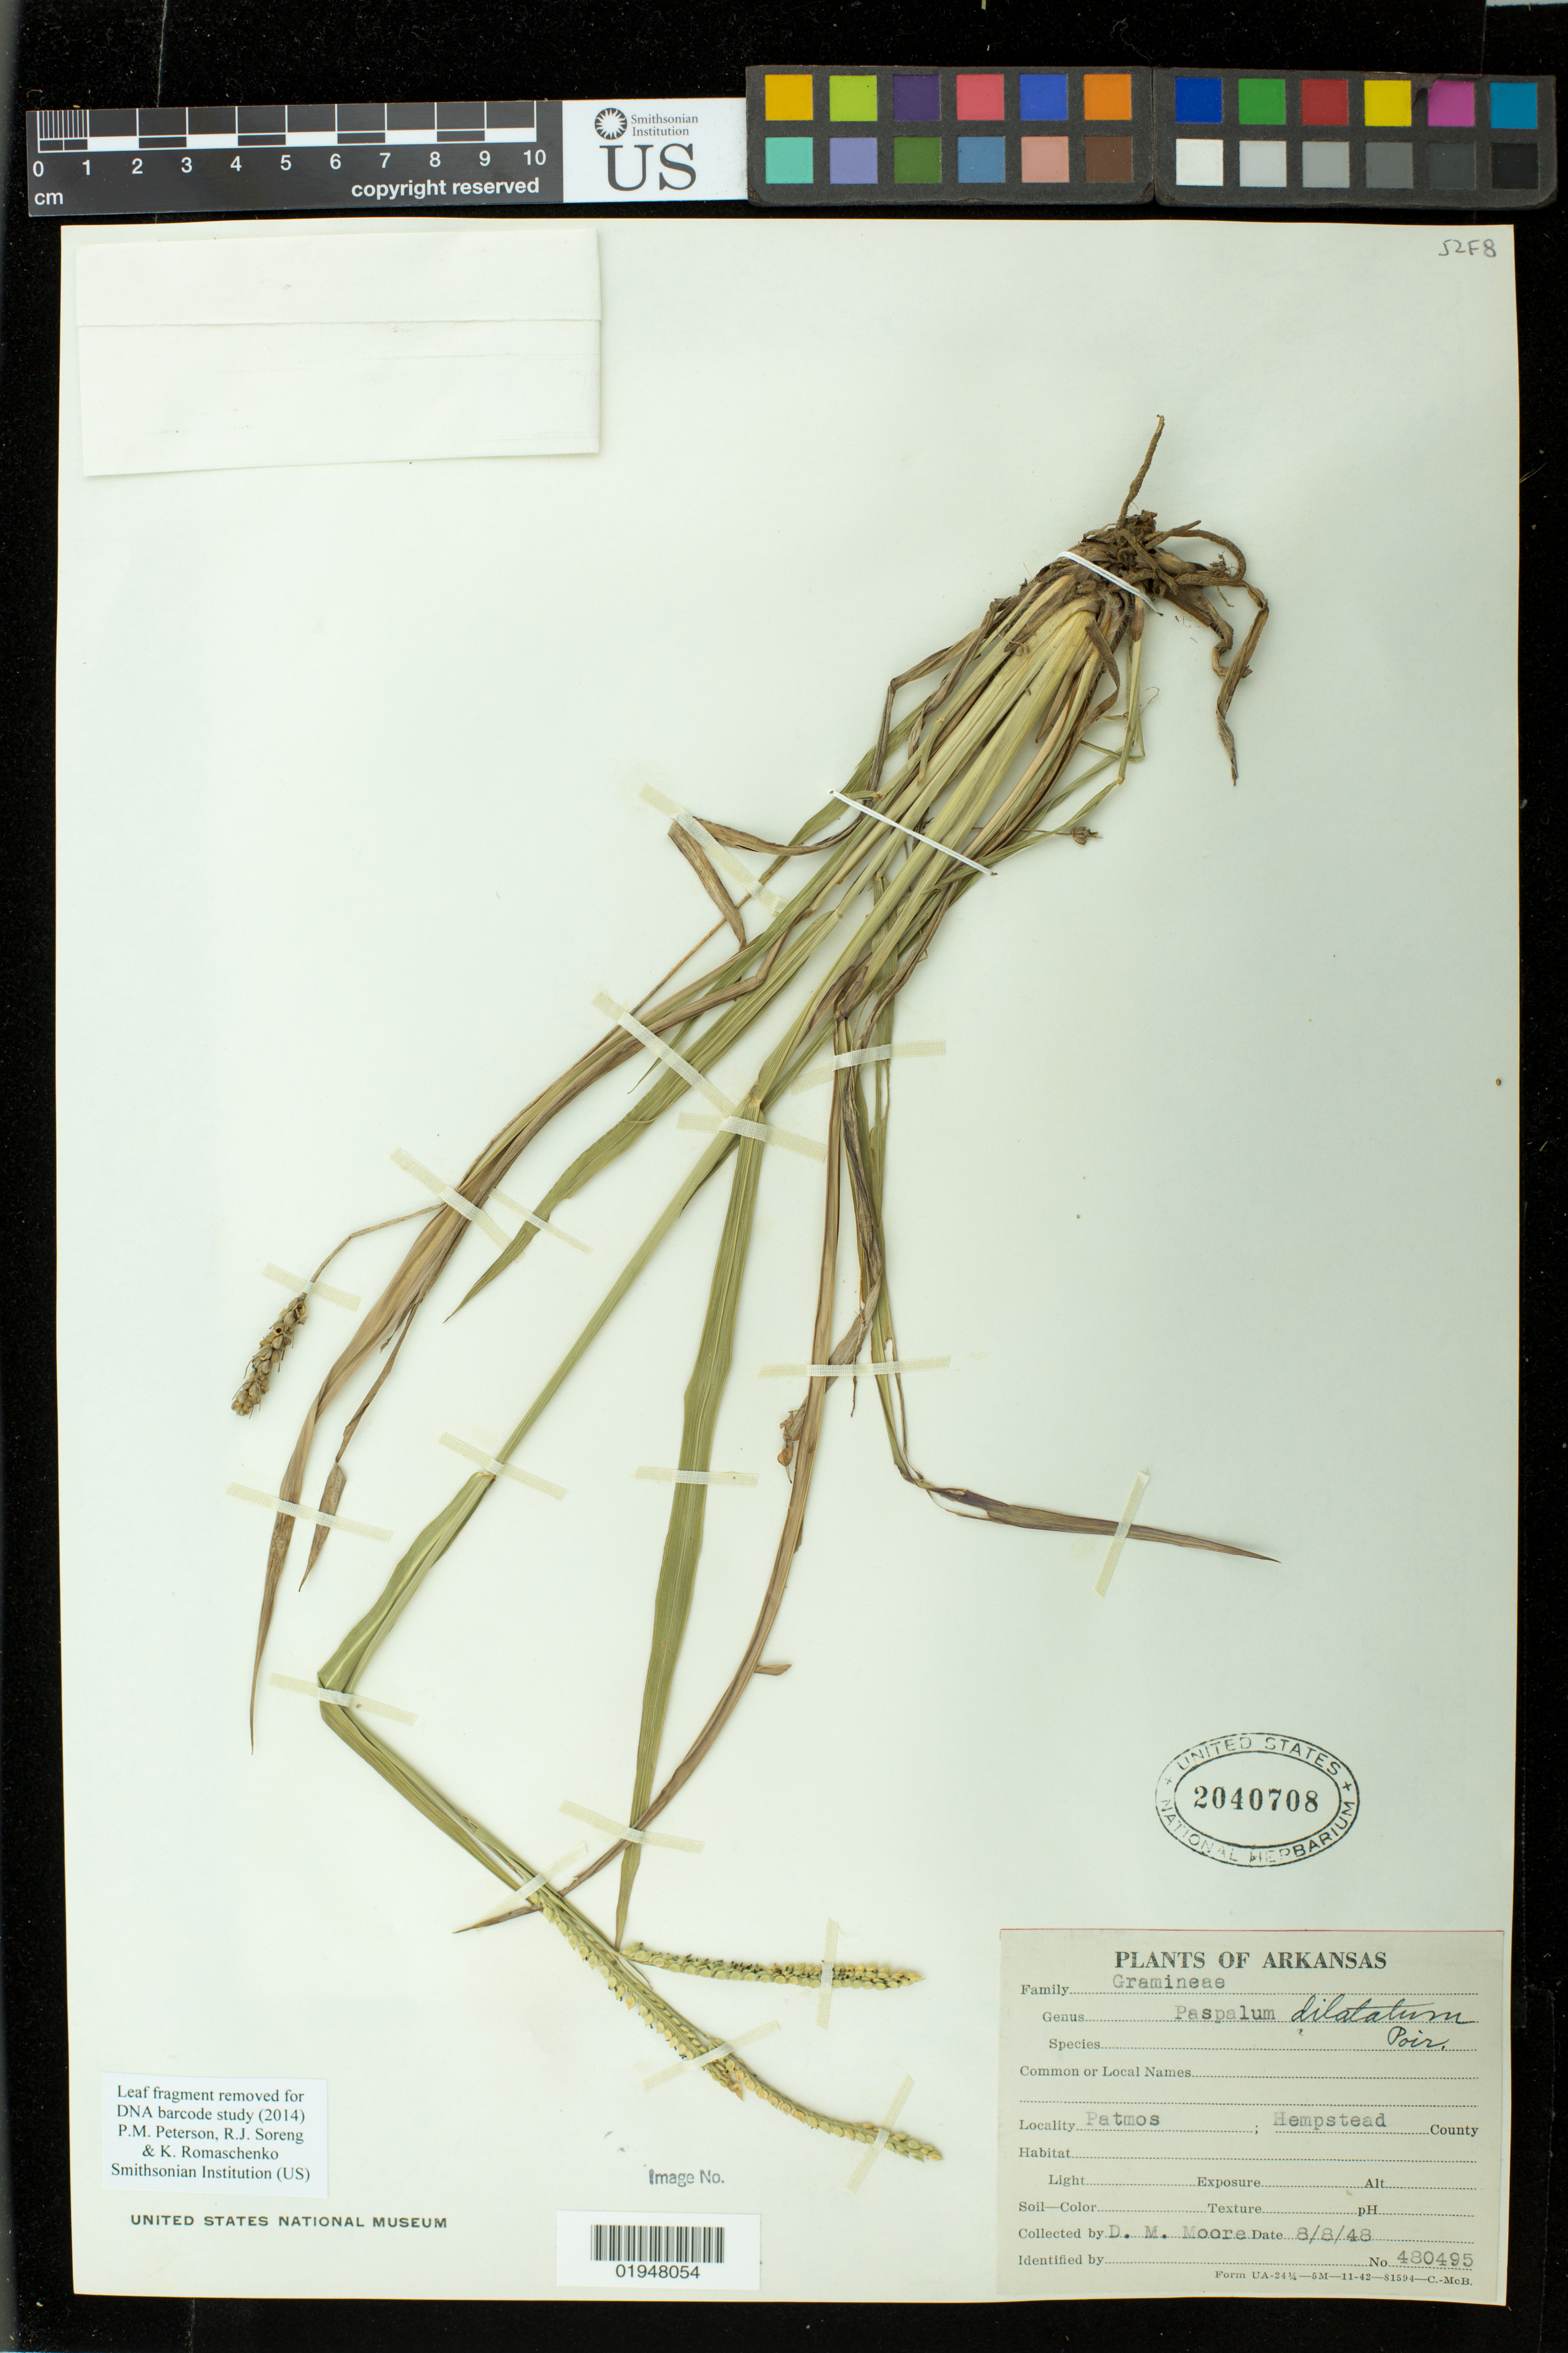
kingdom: Plantae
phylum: Tracheophyta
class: Liliopsida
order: Poales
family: Poaceae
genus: Paspalum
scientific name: Paspalum dilatatum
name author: Poir. in Lam.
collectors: D. Moore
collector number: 480495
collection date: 1948-08-08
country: United States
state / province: Arkansas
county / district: Hempstead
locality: Patmos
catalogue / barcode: US 2040708